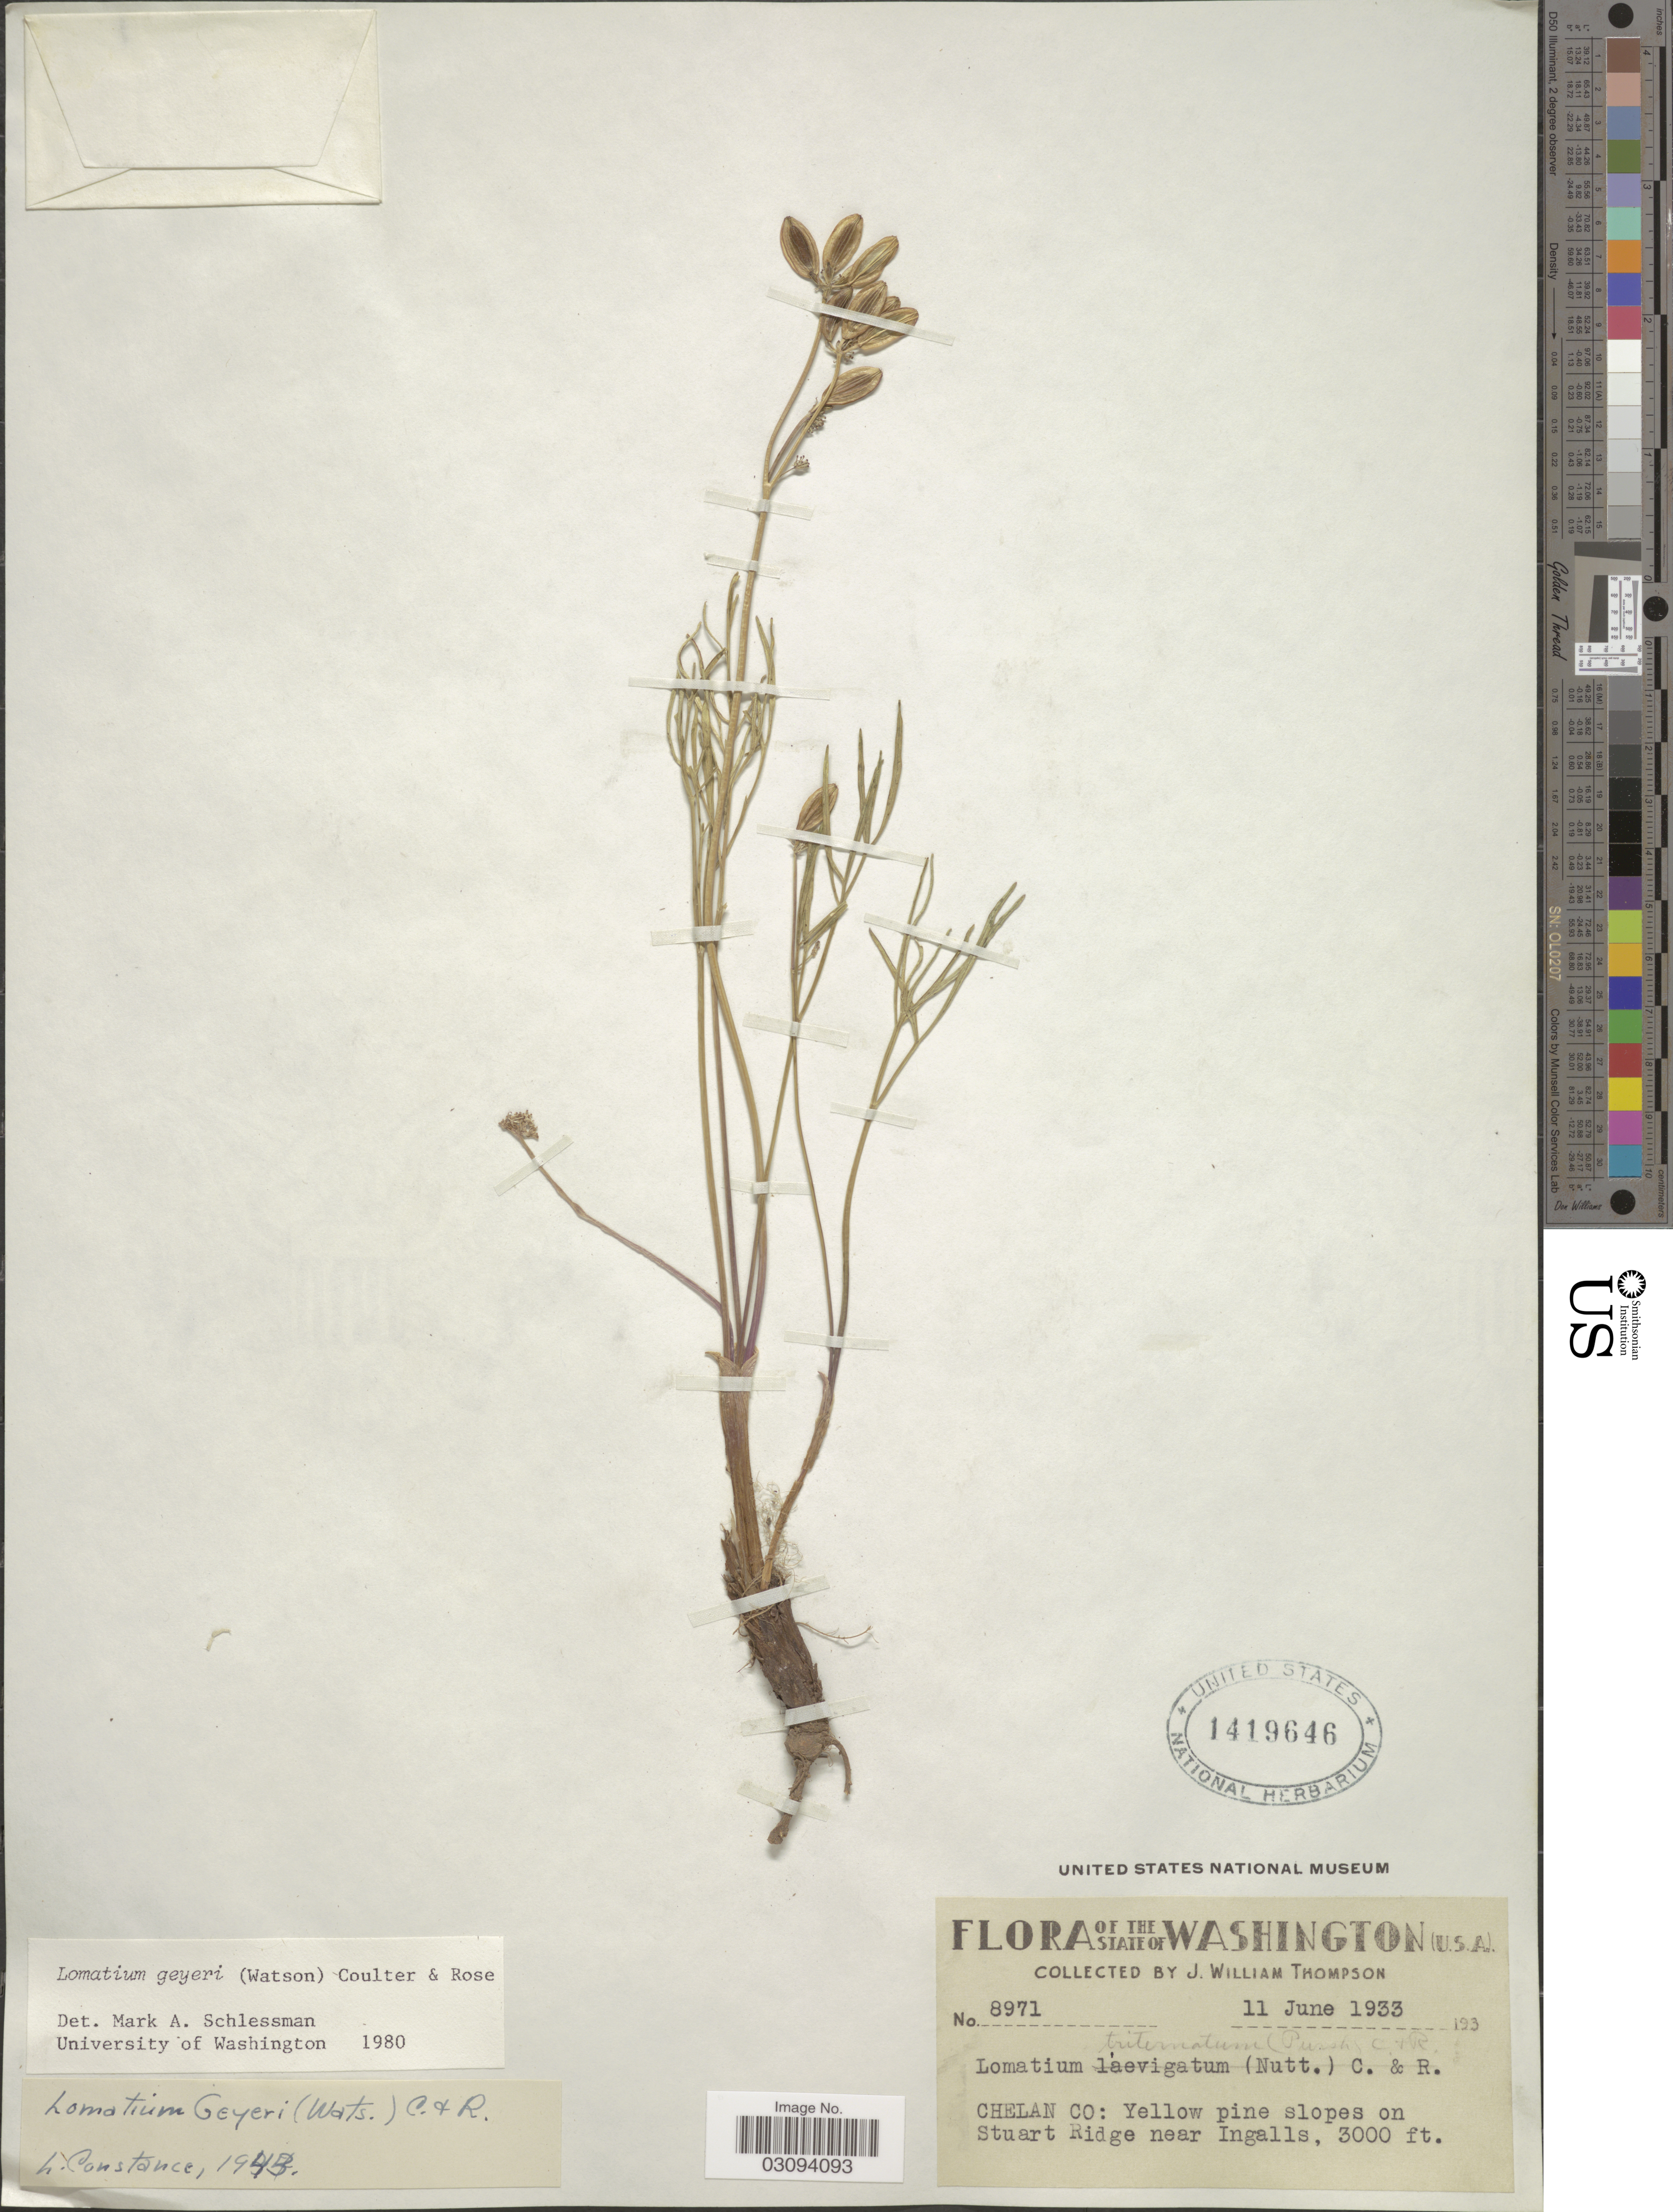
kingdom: Plantae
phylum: Tracheophyta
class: Magnoliopsida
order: Apiales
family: Apiaceae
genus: Lomatium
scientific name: Lomatium geyeri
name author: (S. Watson) J.M. Coult. & Rose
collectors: J. W. Thompson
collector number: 8971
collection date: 1933-06-11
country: United States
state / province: Washington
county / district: Chelan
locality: Chelan Co: slopes on Stuart Ridge near Ingalls.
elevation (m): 914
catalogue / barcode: US 1419646